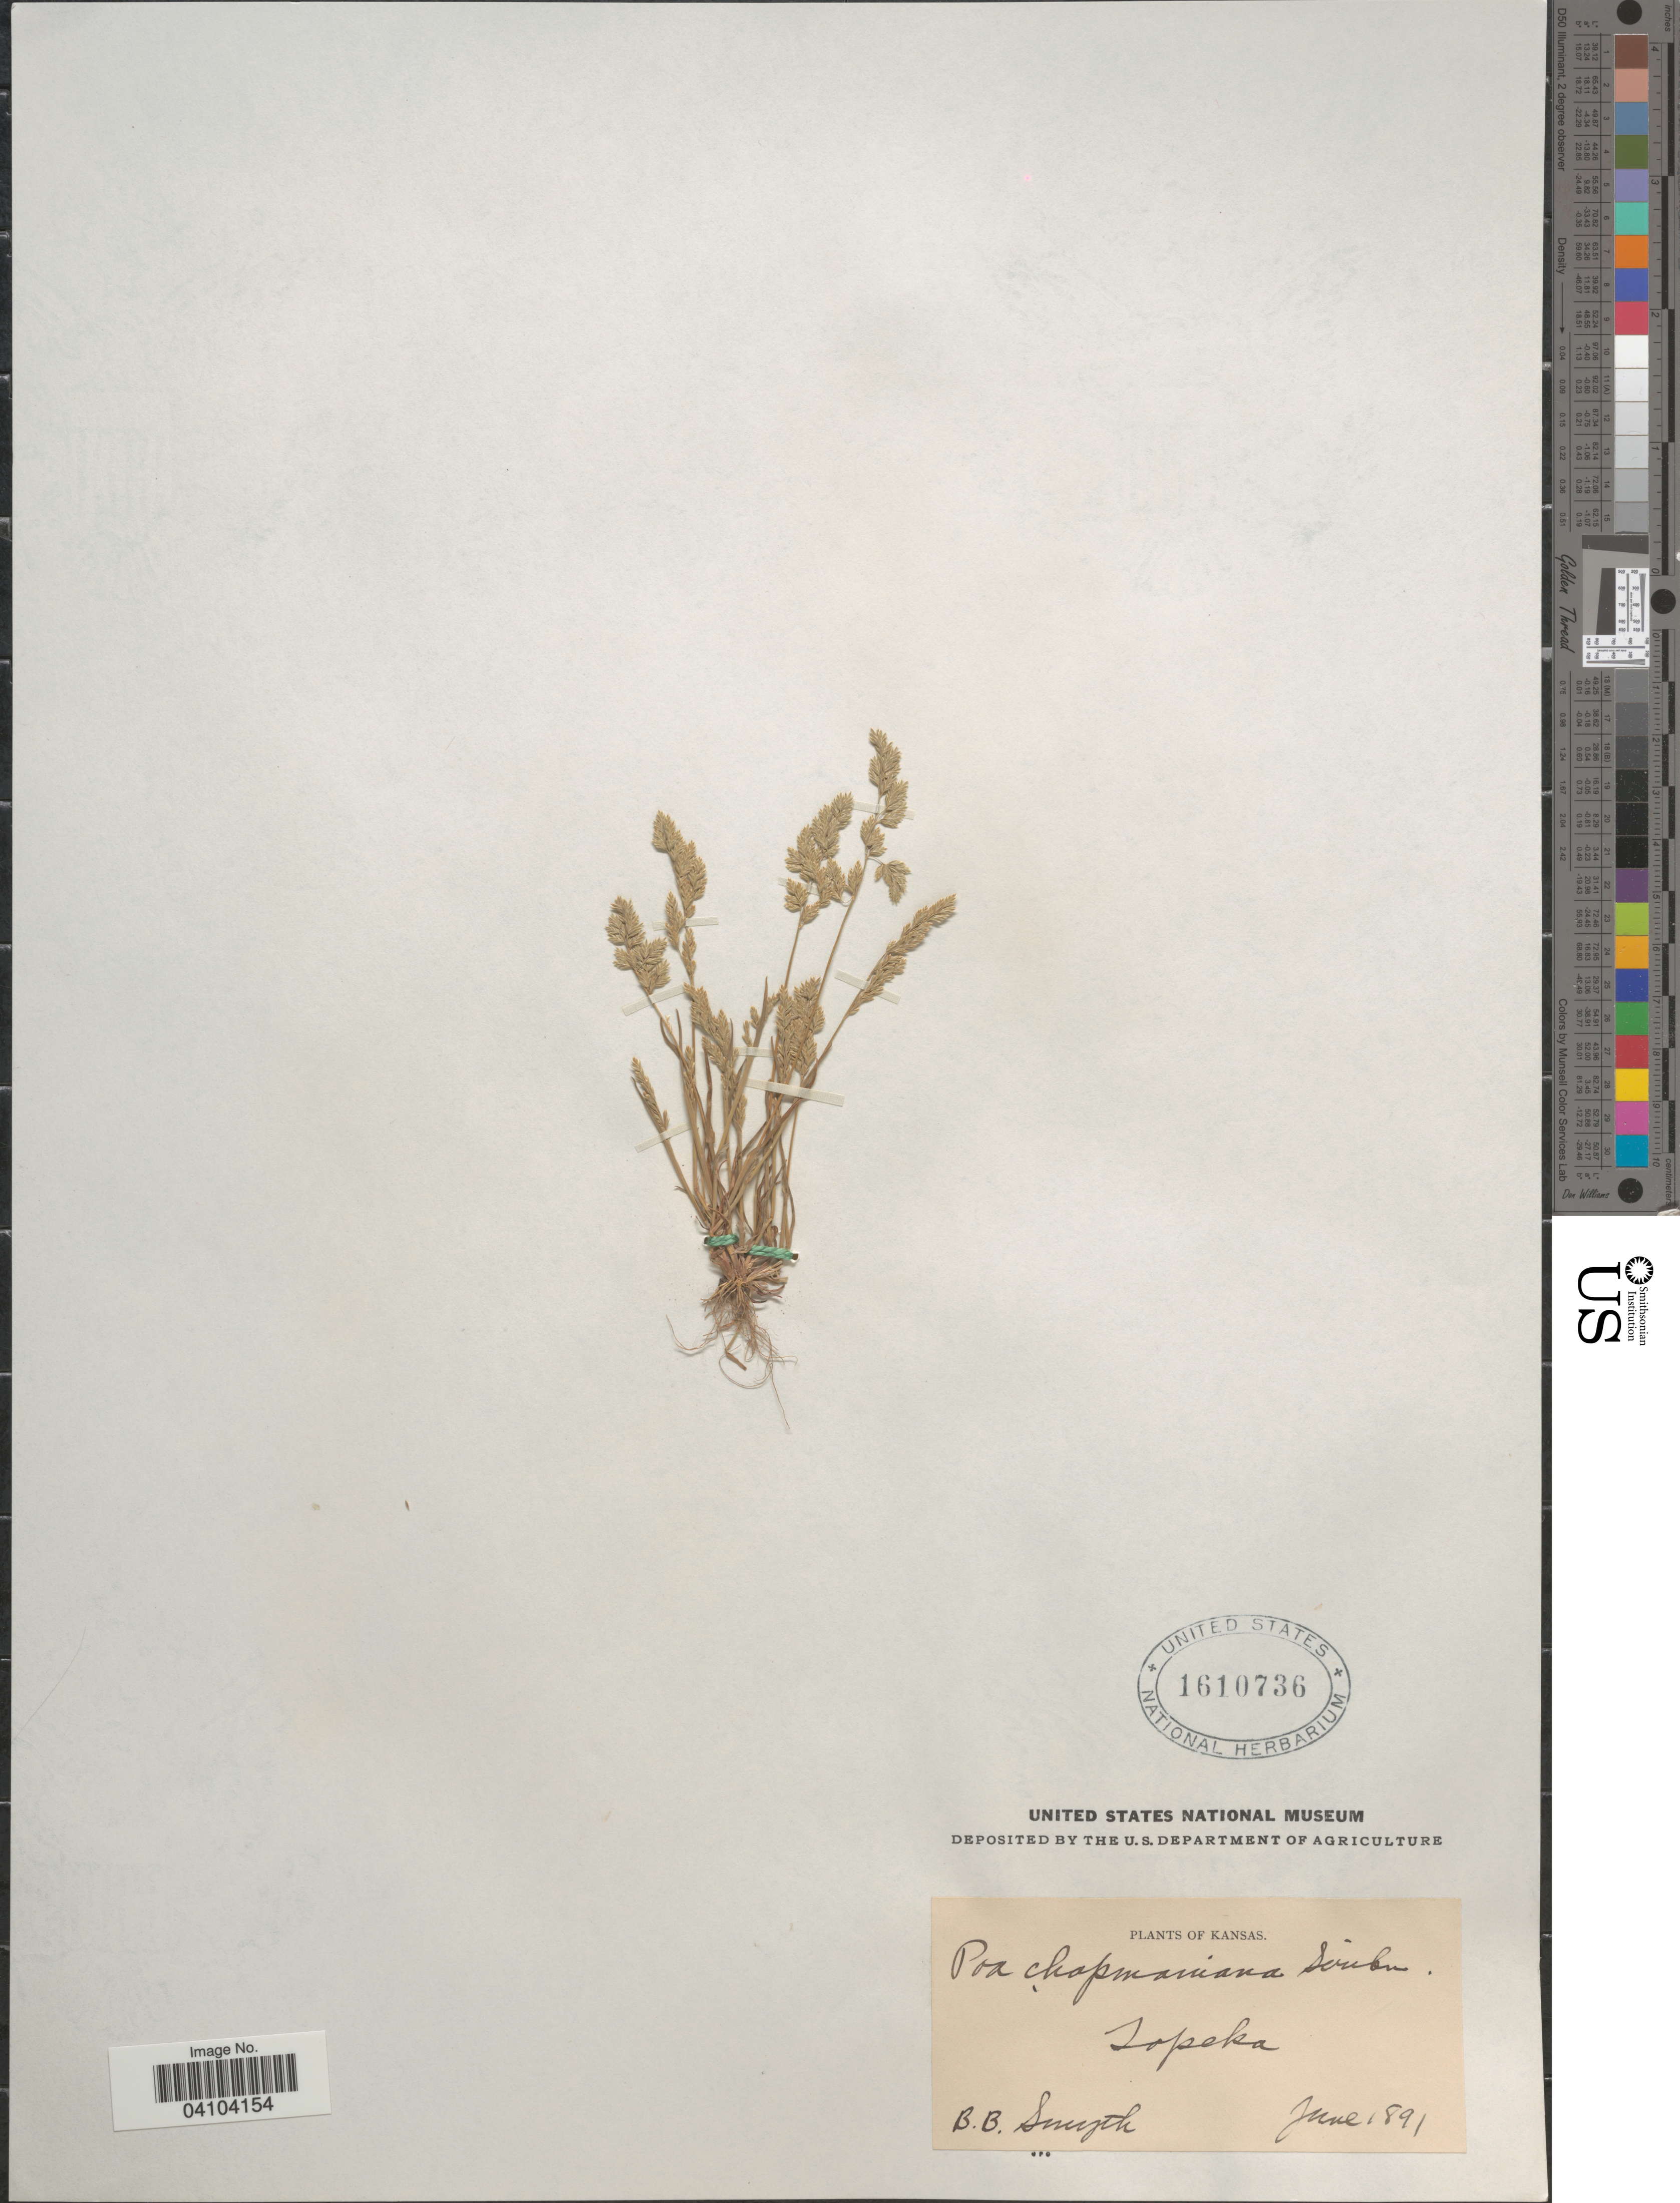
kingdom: Plantae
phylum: Tracheophyta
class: Liliopsida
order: Poales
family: Poaceae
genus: Poa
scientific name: Poa chapmaniana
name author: Scribn.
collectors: B. Smyth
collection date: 1891-06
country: United States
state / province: Kansas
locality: Topeka.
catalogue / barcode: US 1610736